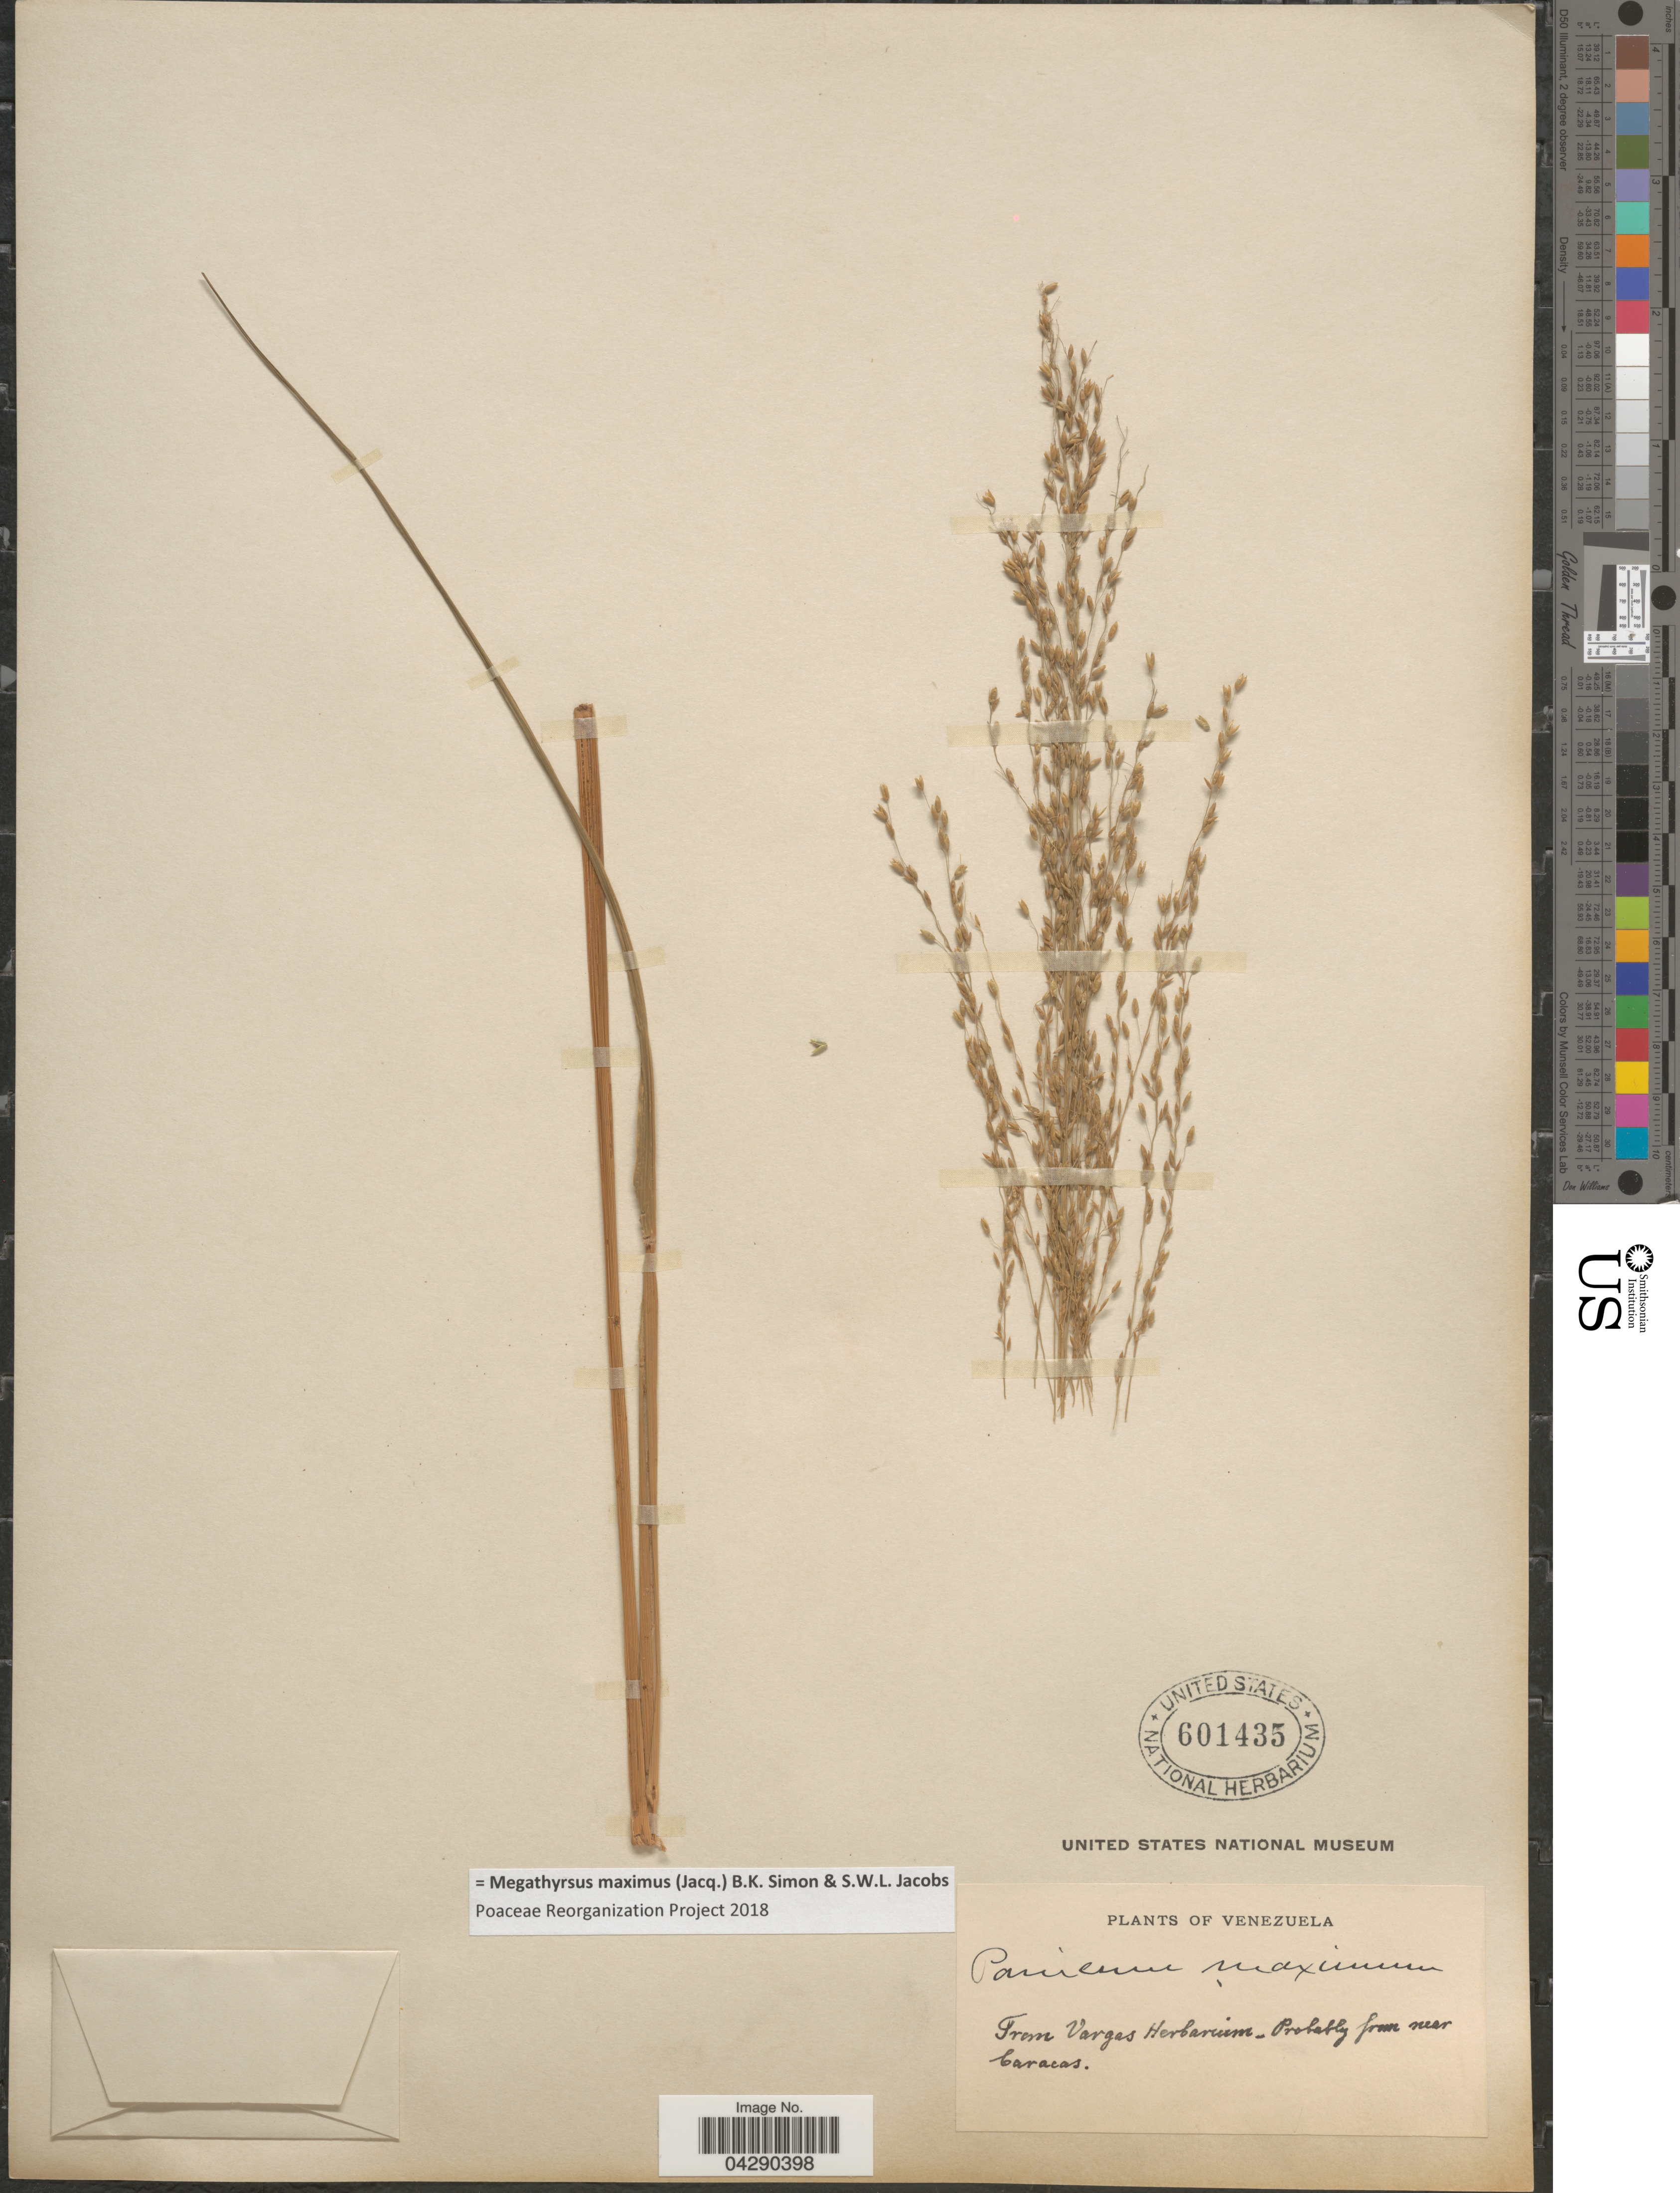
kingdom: Plantae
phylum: Tracheophyta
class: Liliopsida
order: Poales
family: Poaceae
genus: Megathyrsus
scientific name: Megathyrsus maximus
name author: (Jacq.) B.K. Simon & S.W.L. Jacobs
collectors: ex herb. Vargas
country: Venezuela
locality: Probably from near Caracas.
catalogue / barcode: US 601435